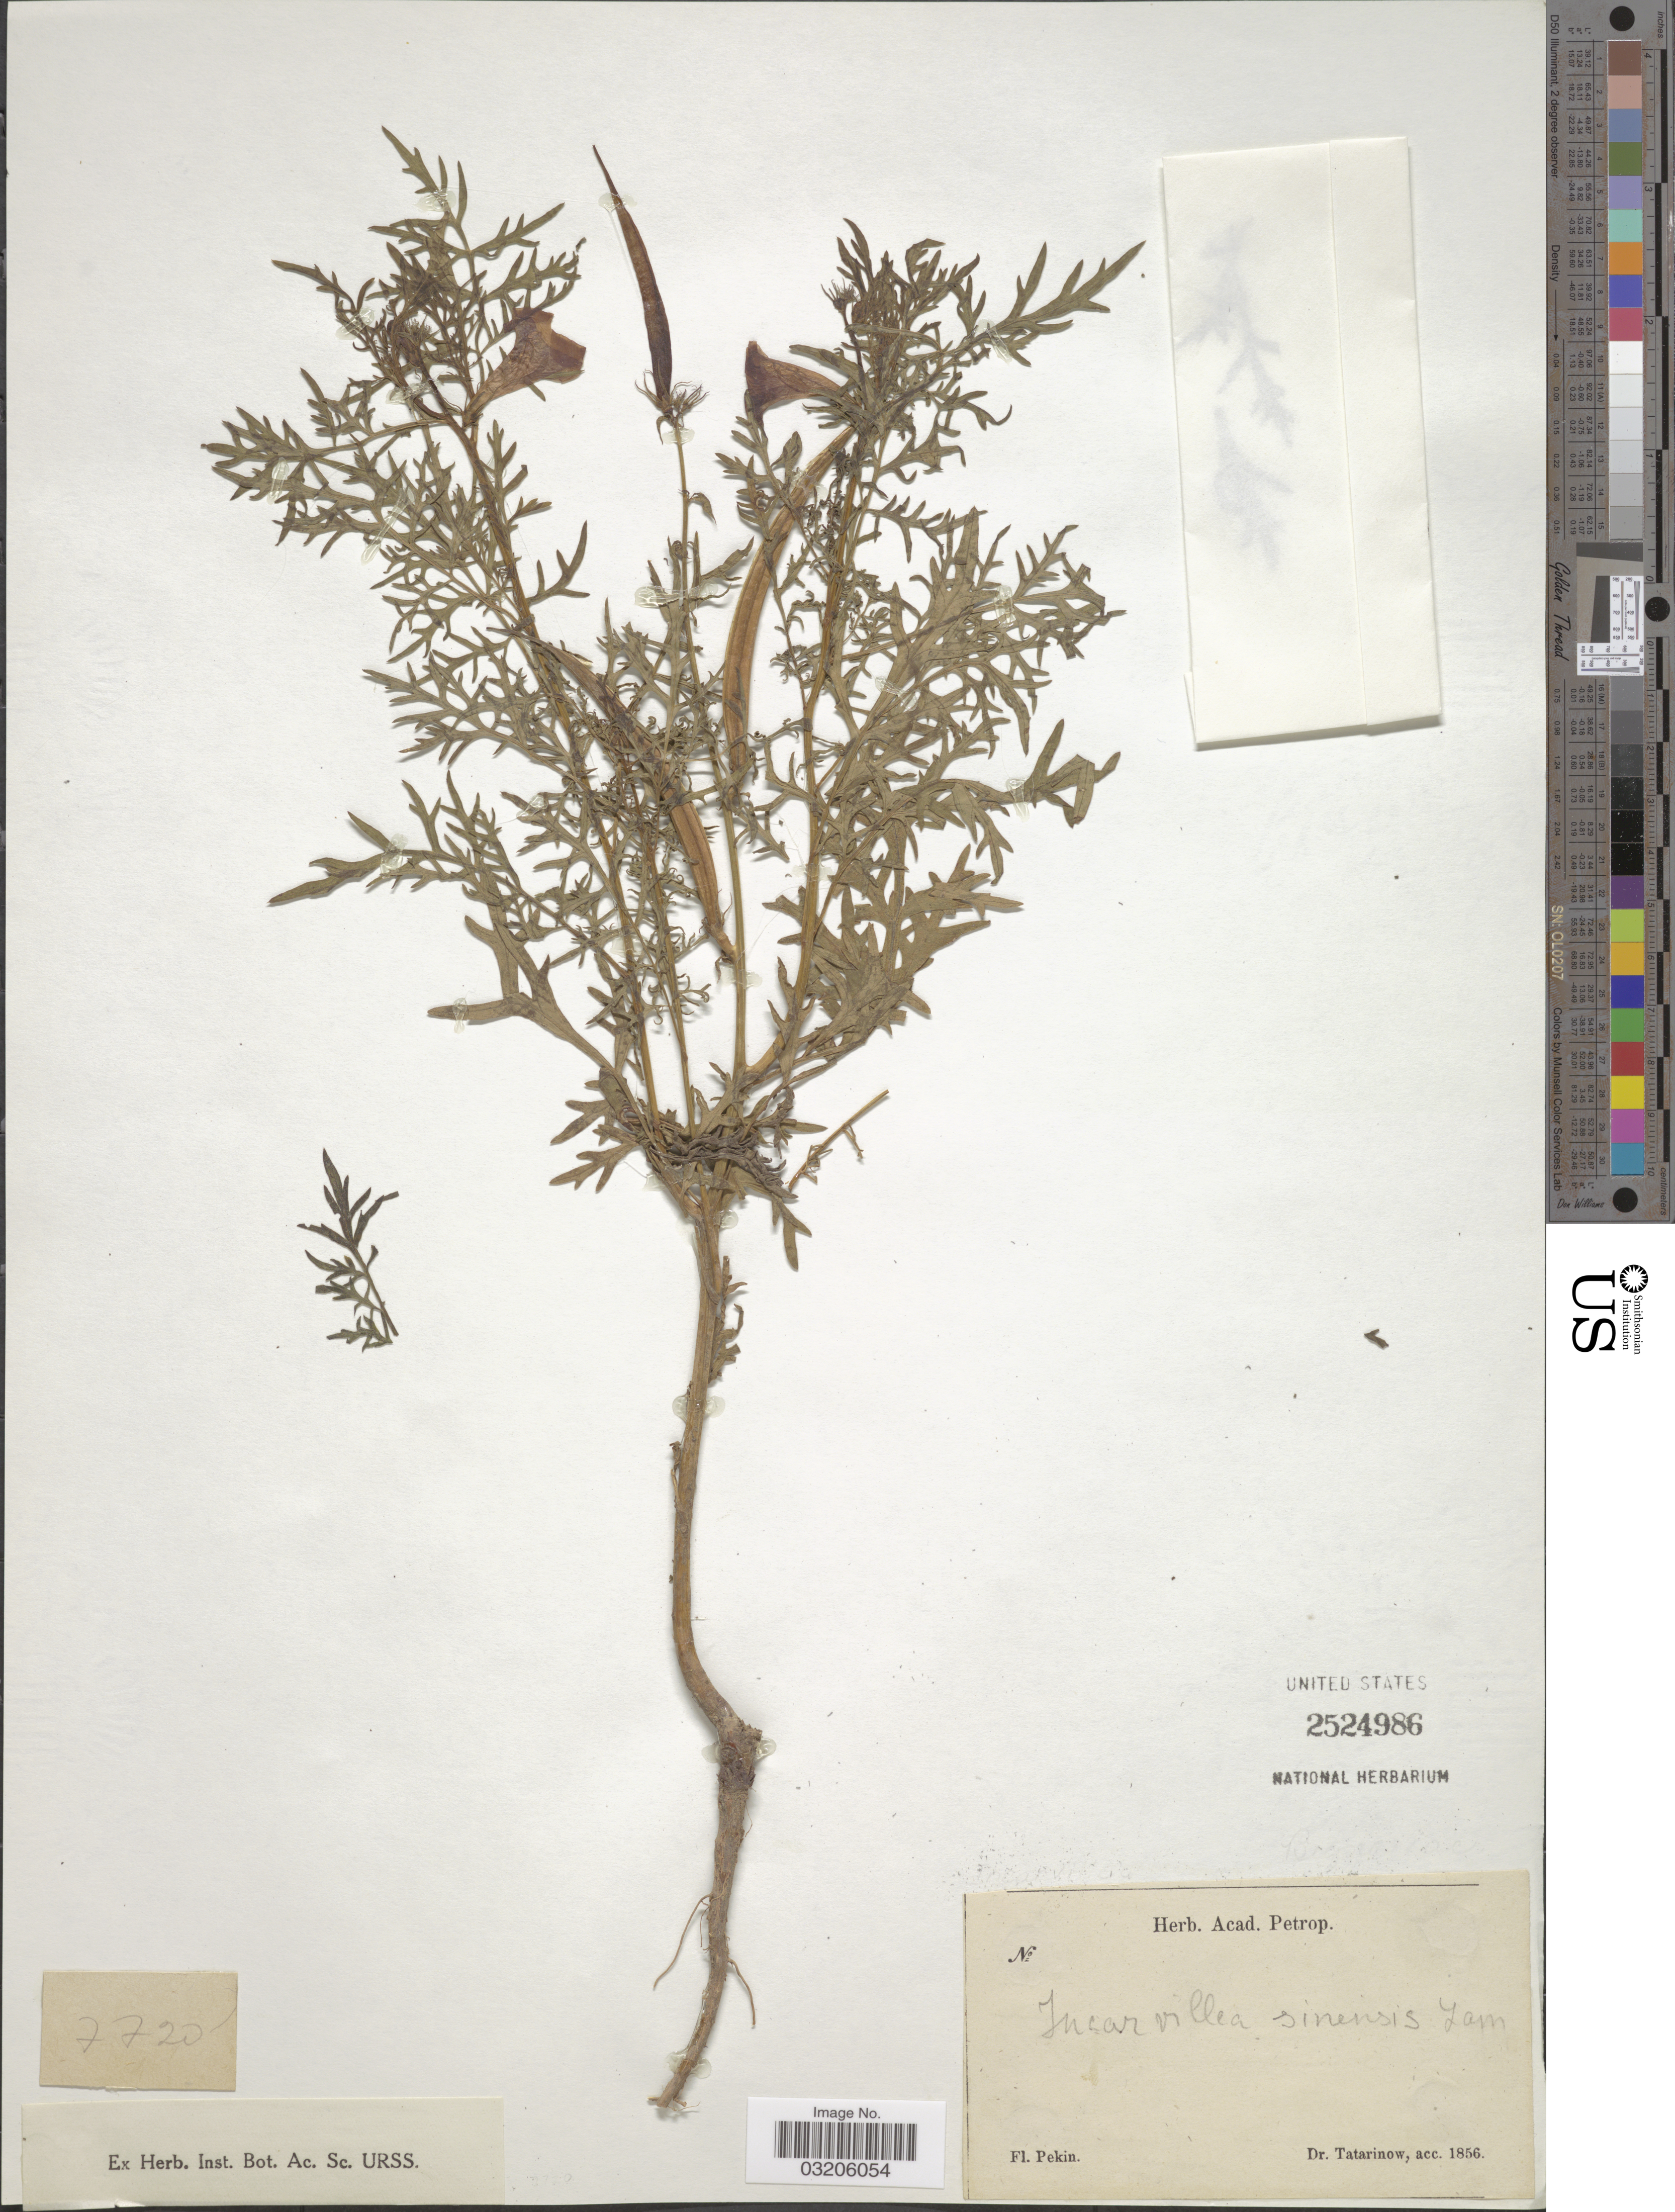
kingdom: Plantae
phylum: Tracheophyta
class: Magnoliopsida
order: Lamiales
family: Bignoniaceae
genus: Incarvillea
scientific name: Incarvillea sinensis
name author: Lam.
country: China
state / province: Beijing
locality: Fl. Pekin.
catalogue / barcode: US 2524986